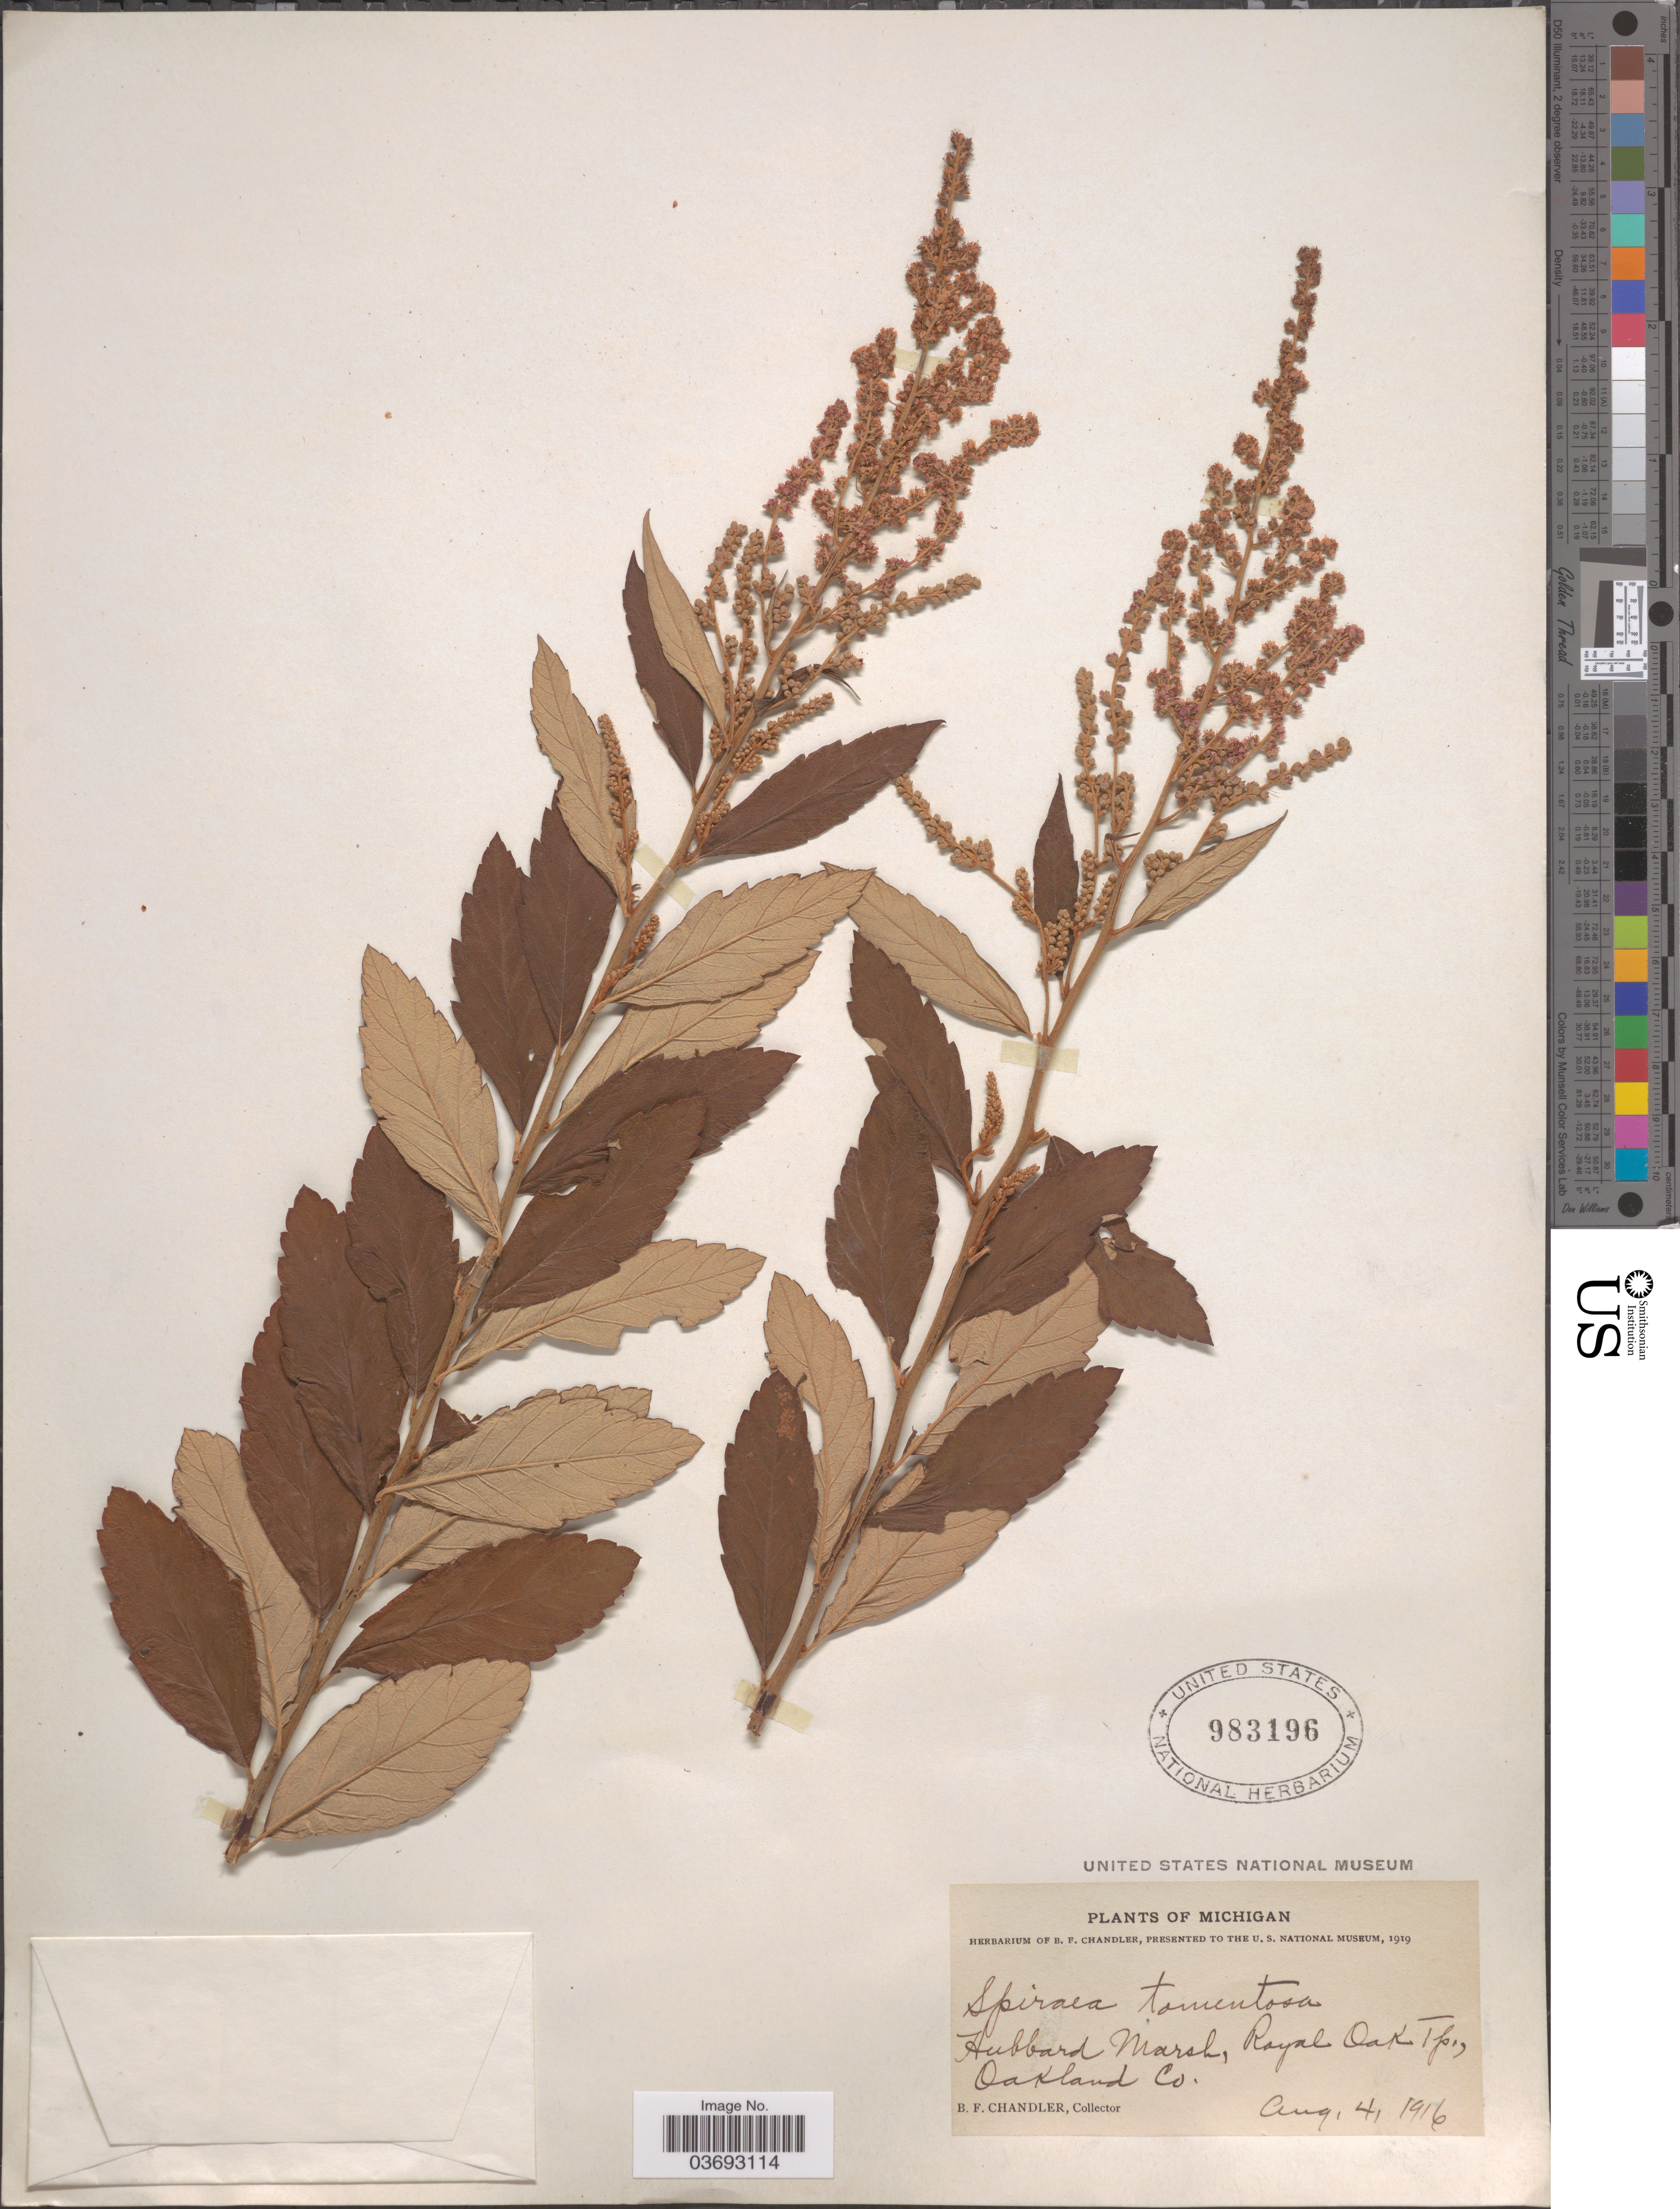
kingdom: Plantae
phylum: Tracheophyta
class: Magnoliopsida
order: Rosales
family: Rosaceae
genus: Spiraea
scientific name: Spiraea tomentosa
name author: L.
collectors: B. F. Chandler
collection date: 1916-08-04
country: United States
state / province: Michigan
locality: Hubbard Marsh, Royal Oak Tp., Oakland Co.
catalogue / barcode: US 983196